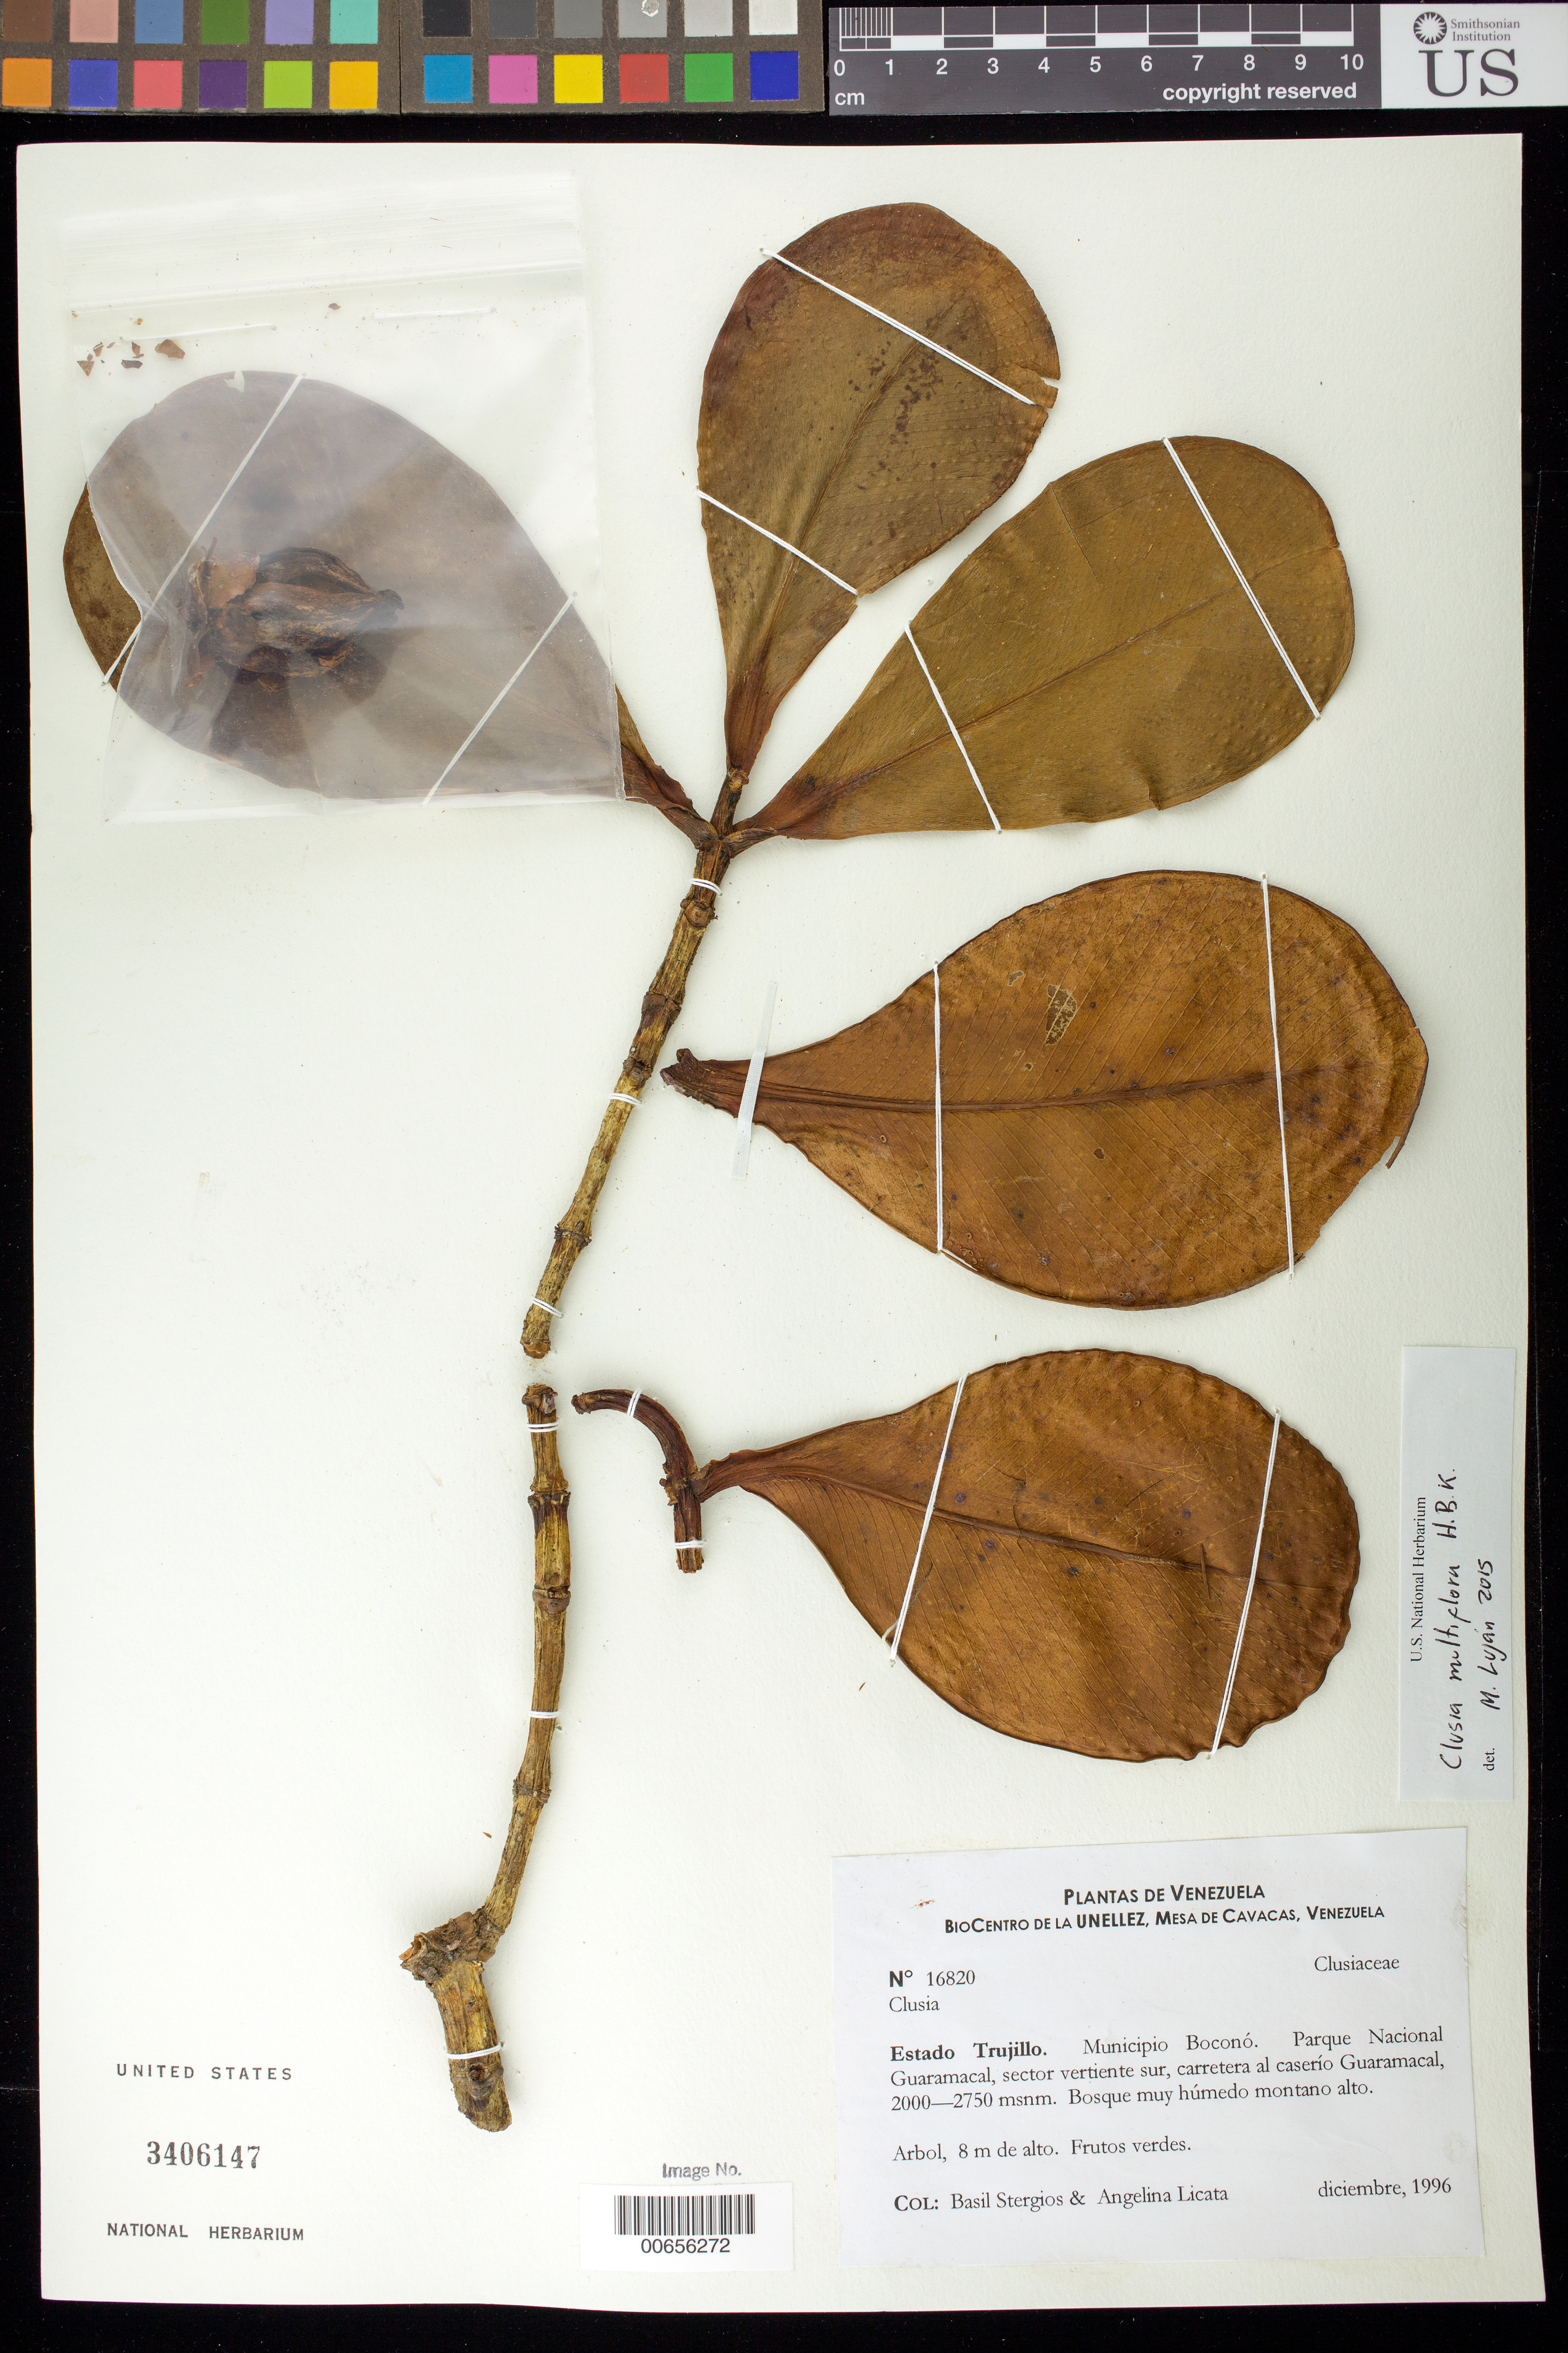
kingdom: Plantae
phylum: Tracheophyta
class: Magnoliopsida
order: Malpighiales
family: Clusiaceae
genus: Clusia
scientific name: Clusia multiflora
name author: Kunth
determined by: Lujan, M.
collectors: B. G. Stergios & A. Licata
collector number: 16820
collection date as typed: Dec 1996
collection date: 1996-12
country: Venezuela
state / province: Trujillo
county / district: Boconó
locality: Parque Nacional Guaramacal, vertiente S, carretera Guaramacal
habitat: Bosque muy húmedo montano alto.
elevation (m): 2000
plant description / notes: FTG, PORT, US, VEN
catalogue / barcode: US 3406147